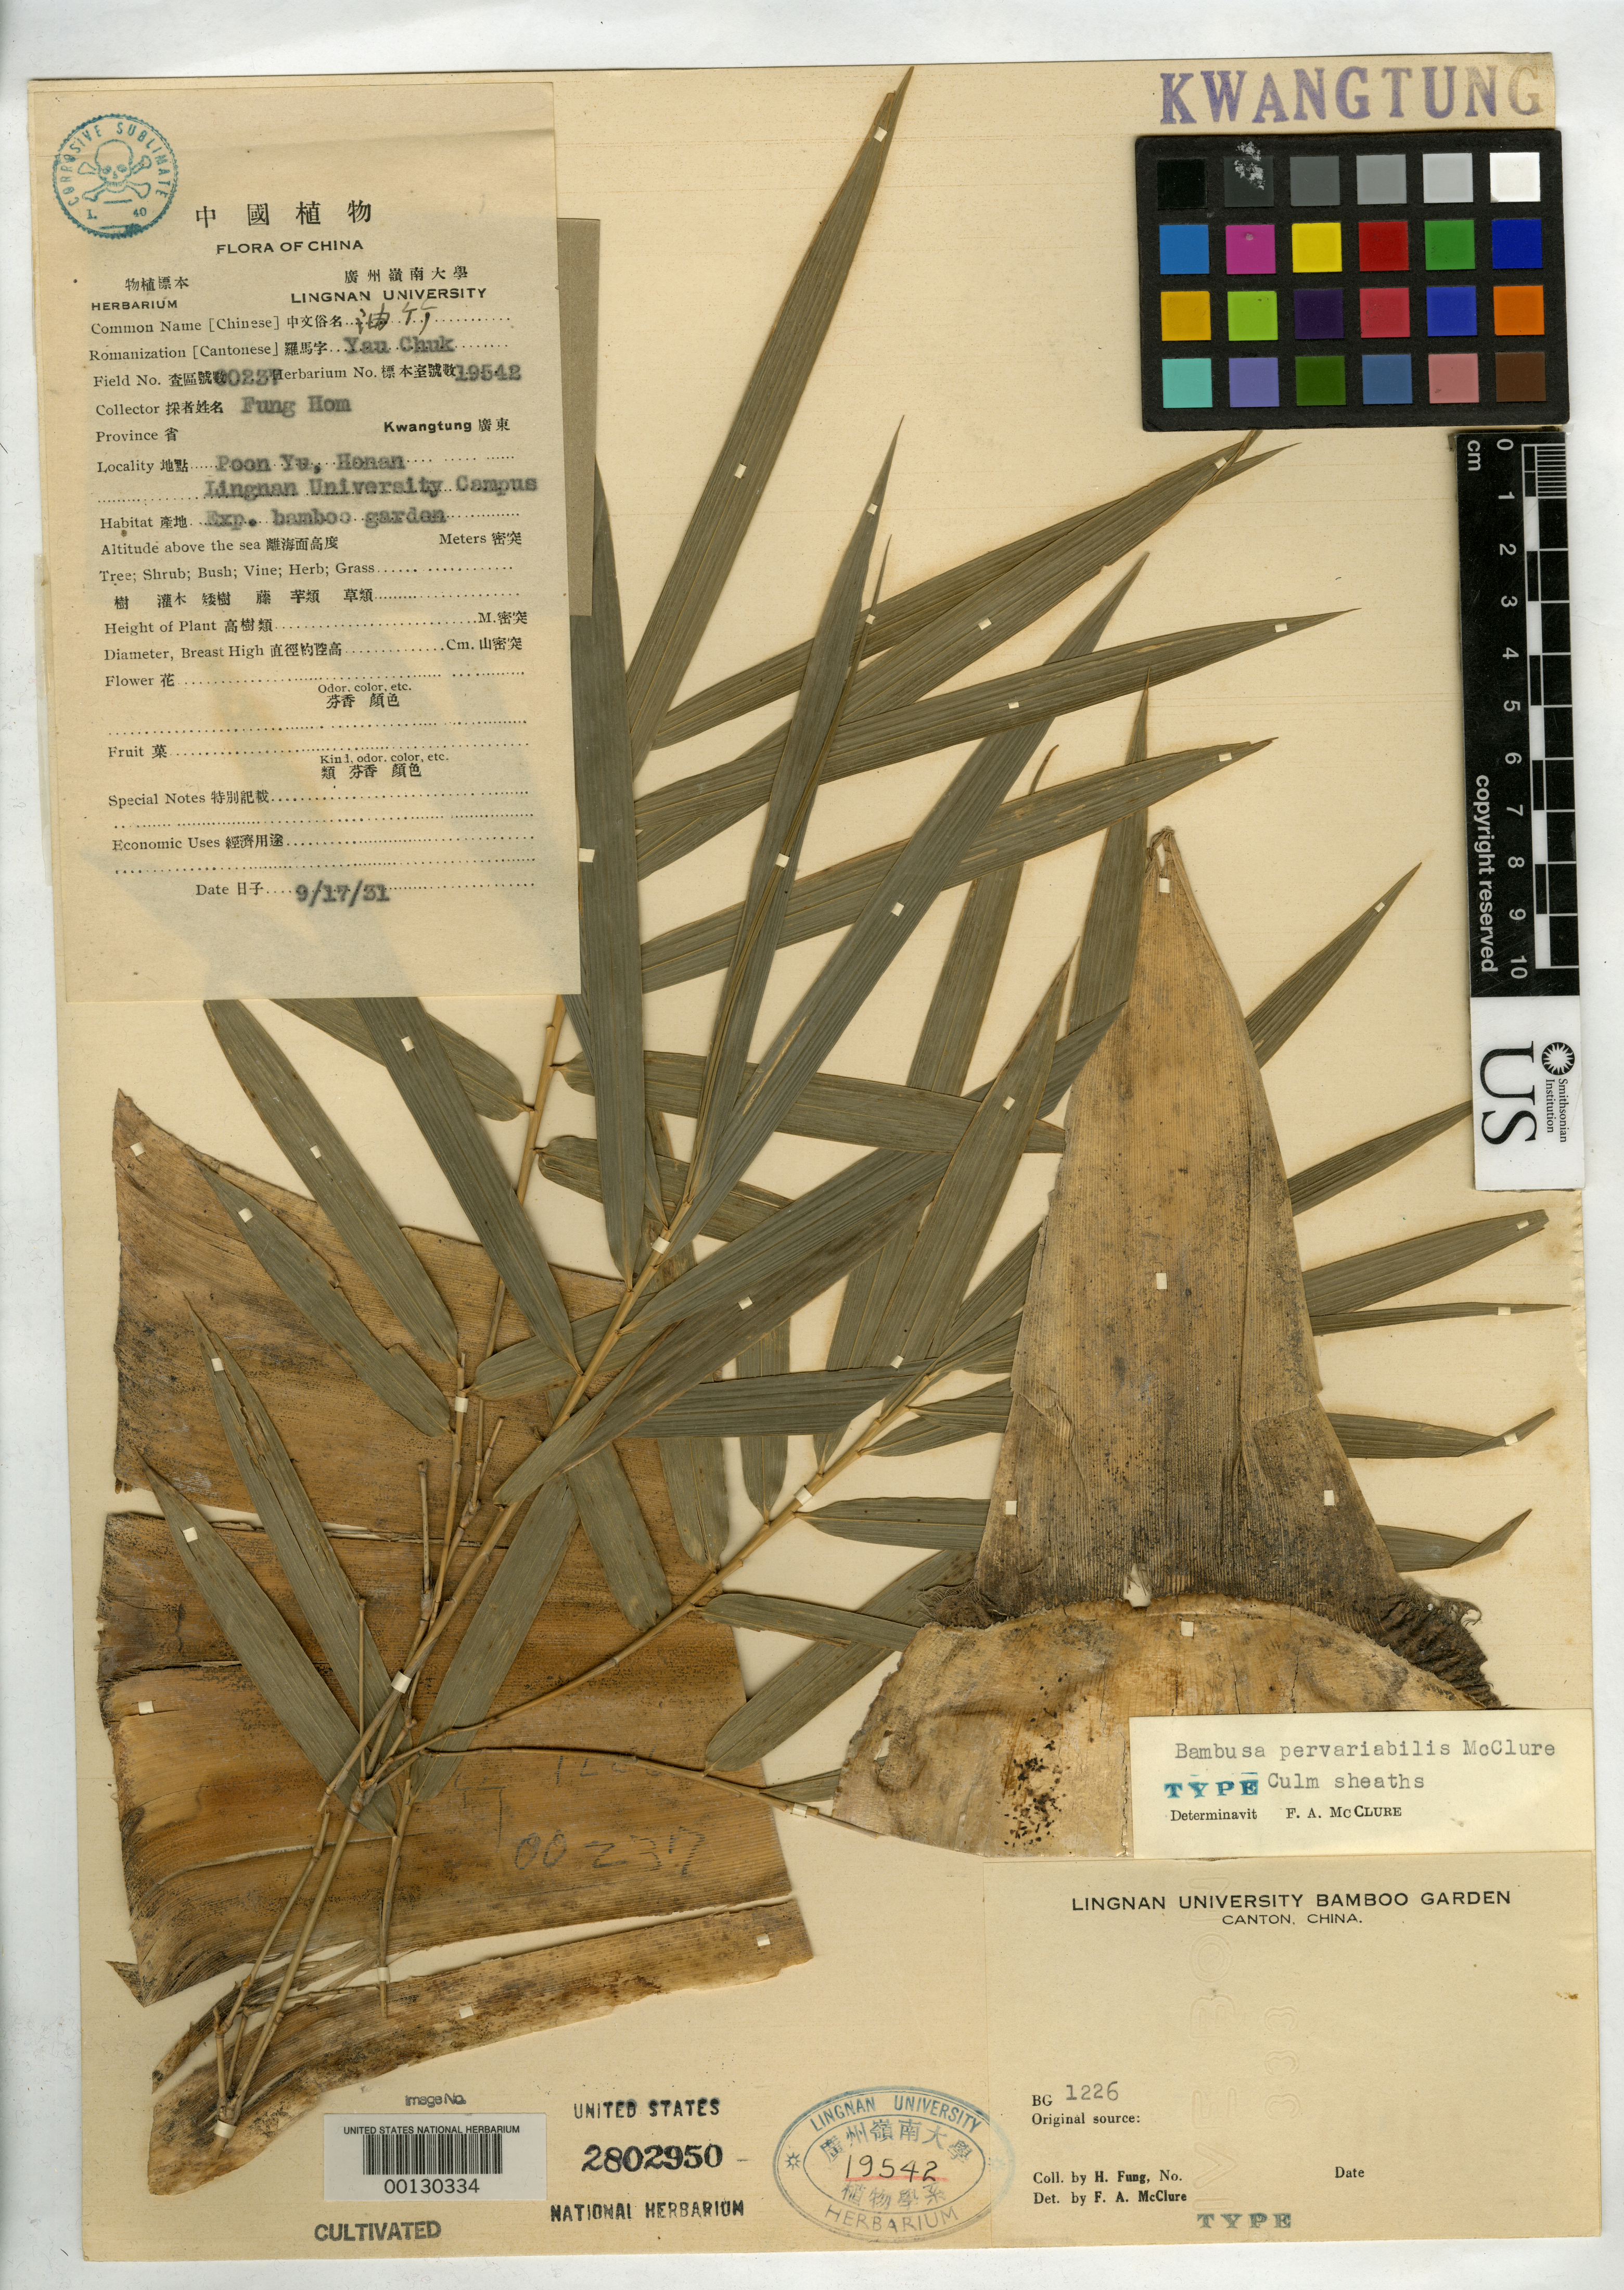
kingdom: Plantae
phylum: Tracheophyta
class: Liliopsida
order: Poales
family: Poaceae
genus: Bambusa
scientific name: Bambusa pervariabilis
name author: McClure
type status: Holotype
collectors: H. L. Fung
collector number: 237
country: China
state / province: Guangdong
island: Honam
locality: Cultivated at T'in ha Village.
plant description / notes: B1226. Lingnan Univ. Herb. 19542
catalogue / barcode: US 2802950